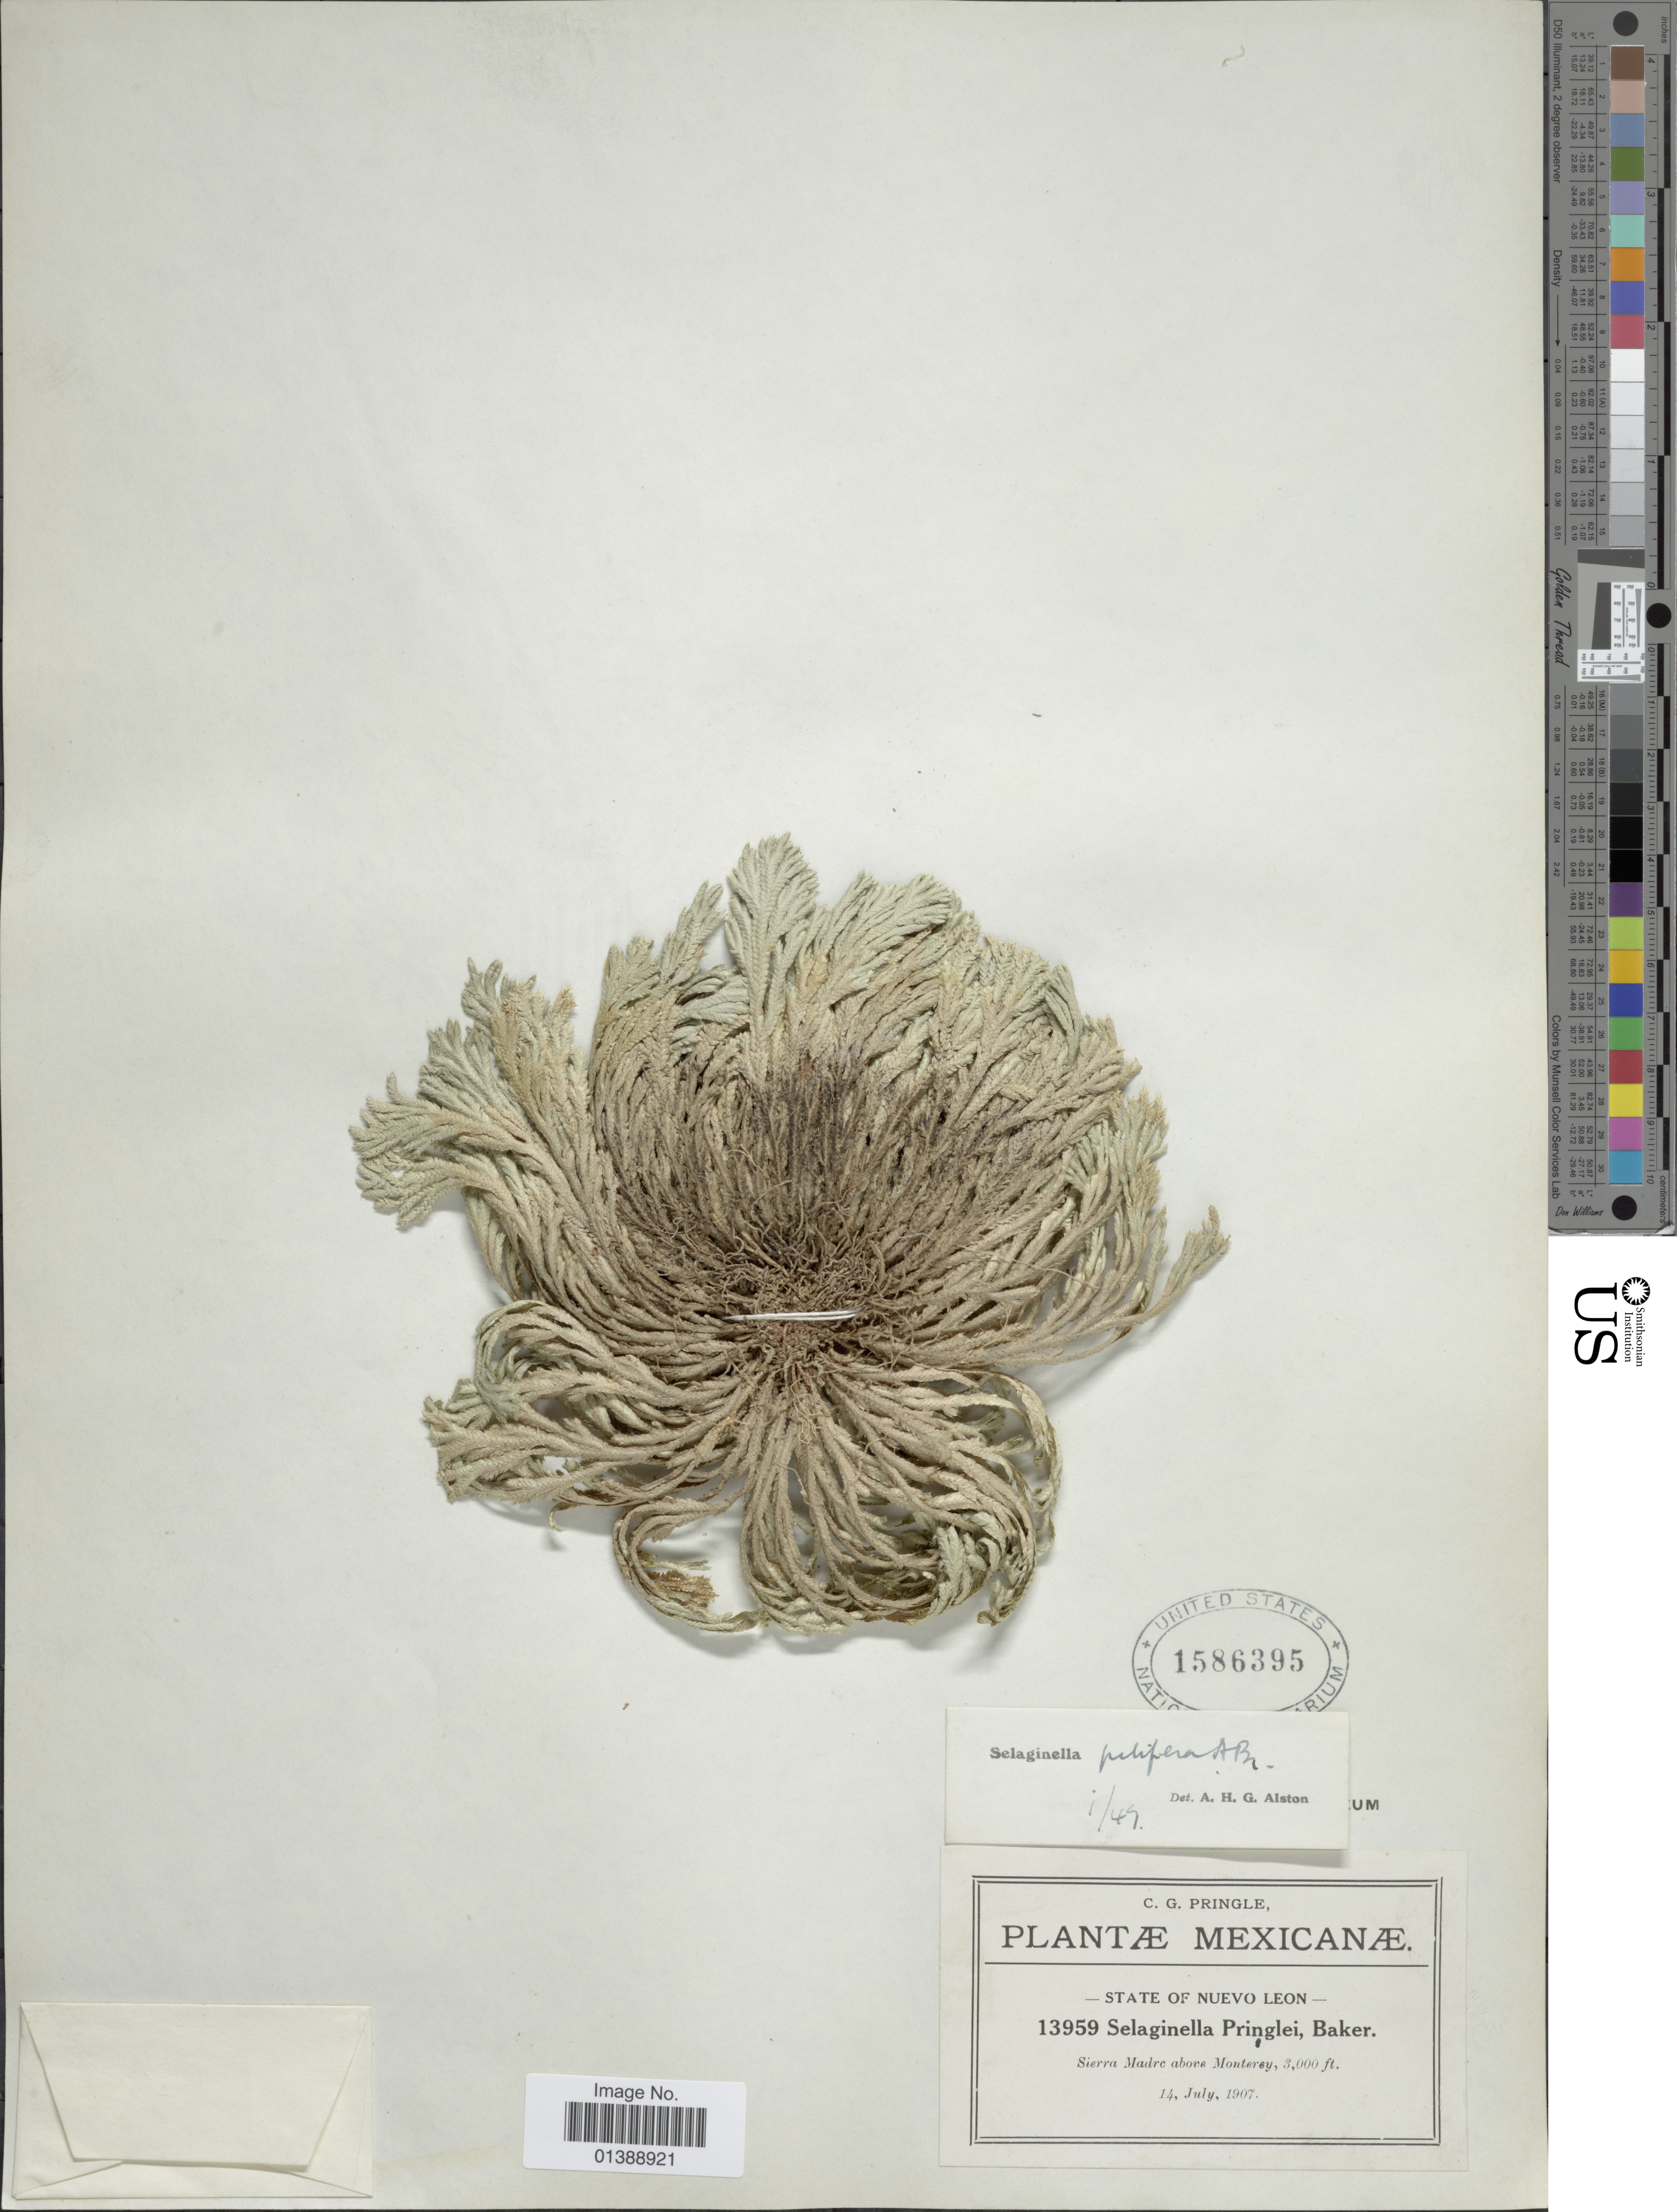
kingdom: Plantae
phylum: Tracheophyta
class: Lycopodiopsida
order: Selaginellales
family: Selaginellaceae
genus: Selaginella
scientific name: Selaginella pilifera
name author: A. Braun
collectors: C. G. Pringle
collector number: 13959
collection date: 1907-07-14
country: Mexico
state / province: Nuevo León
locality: Sierra Madre above Monterey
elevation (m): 914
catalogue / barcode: US 1586395